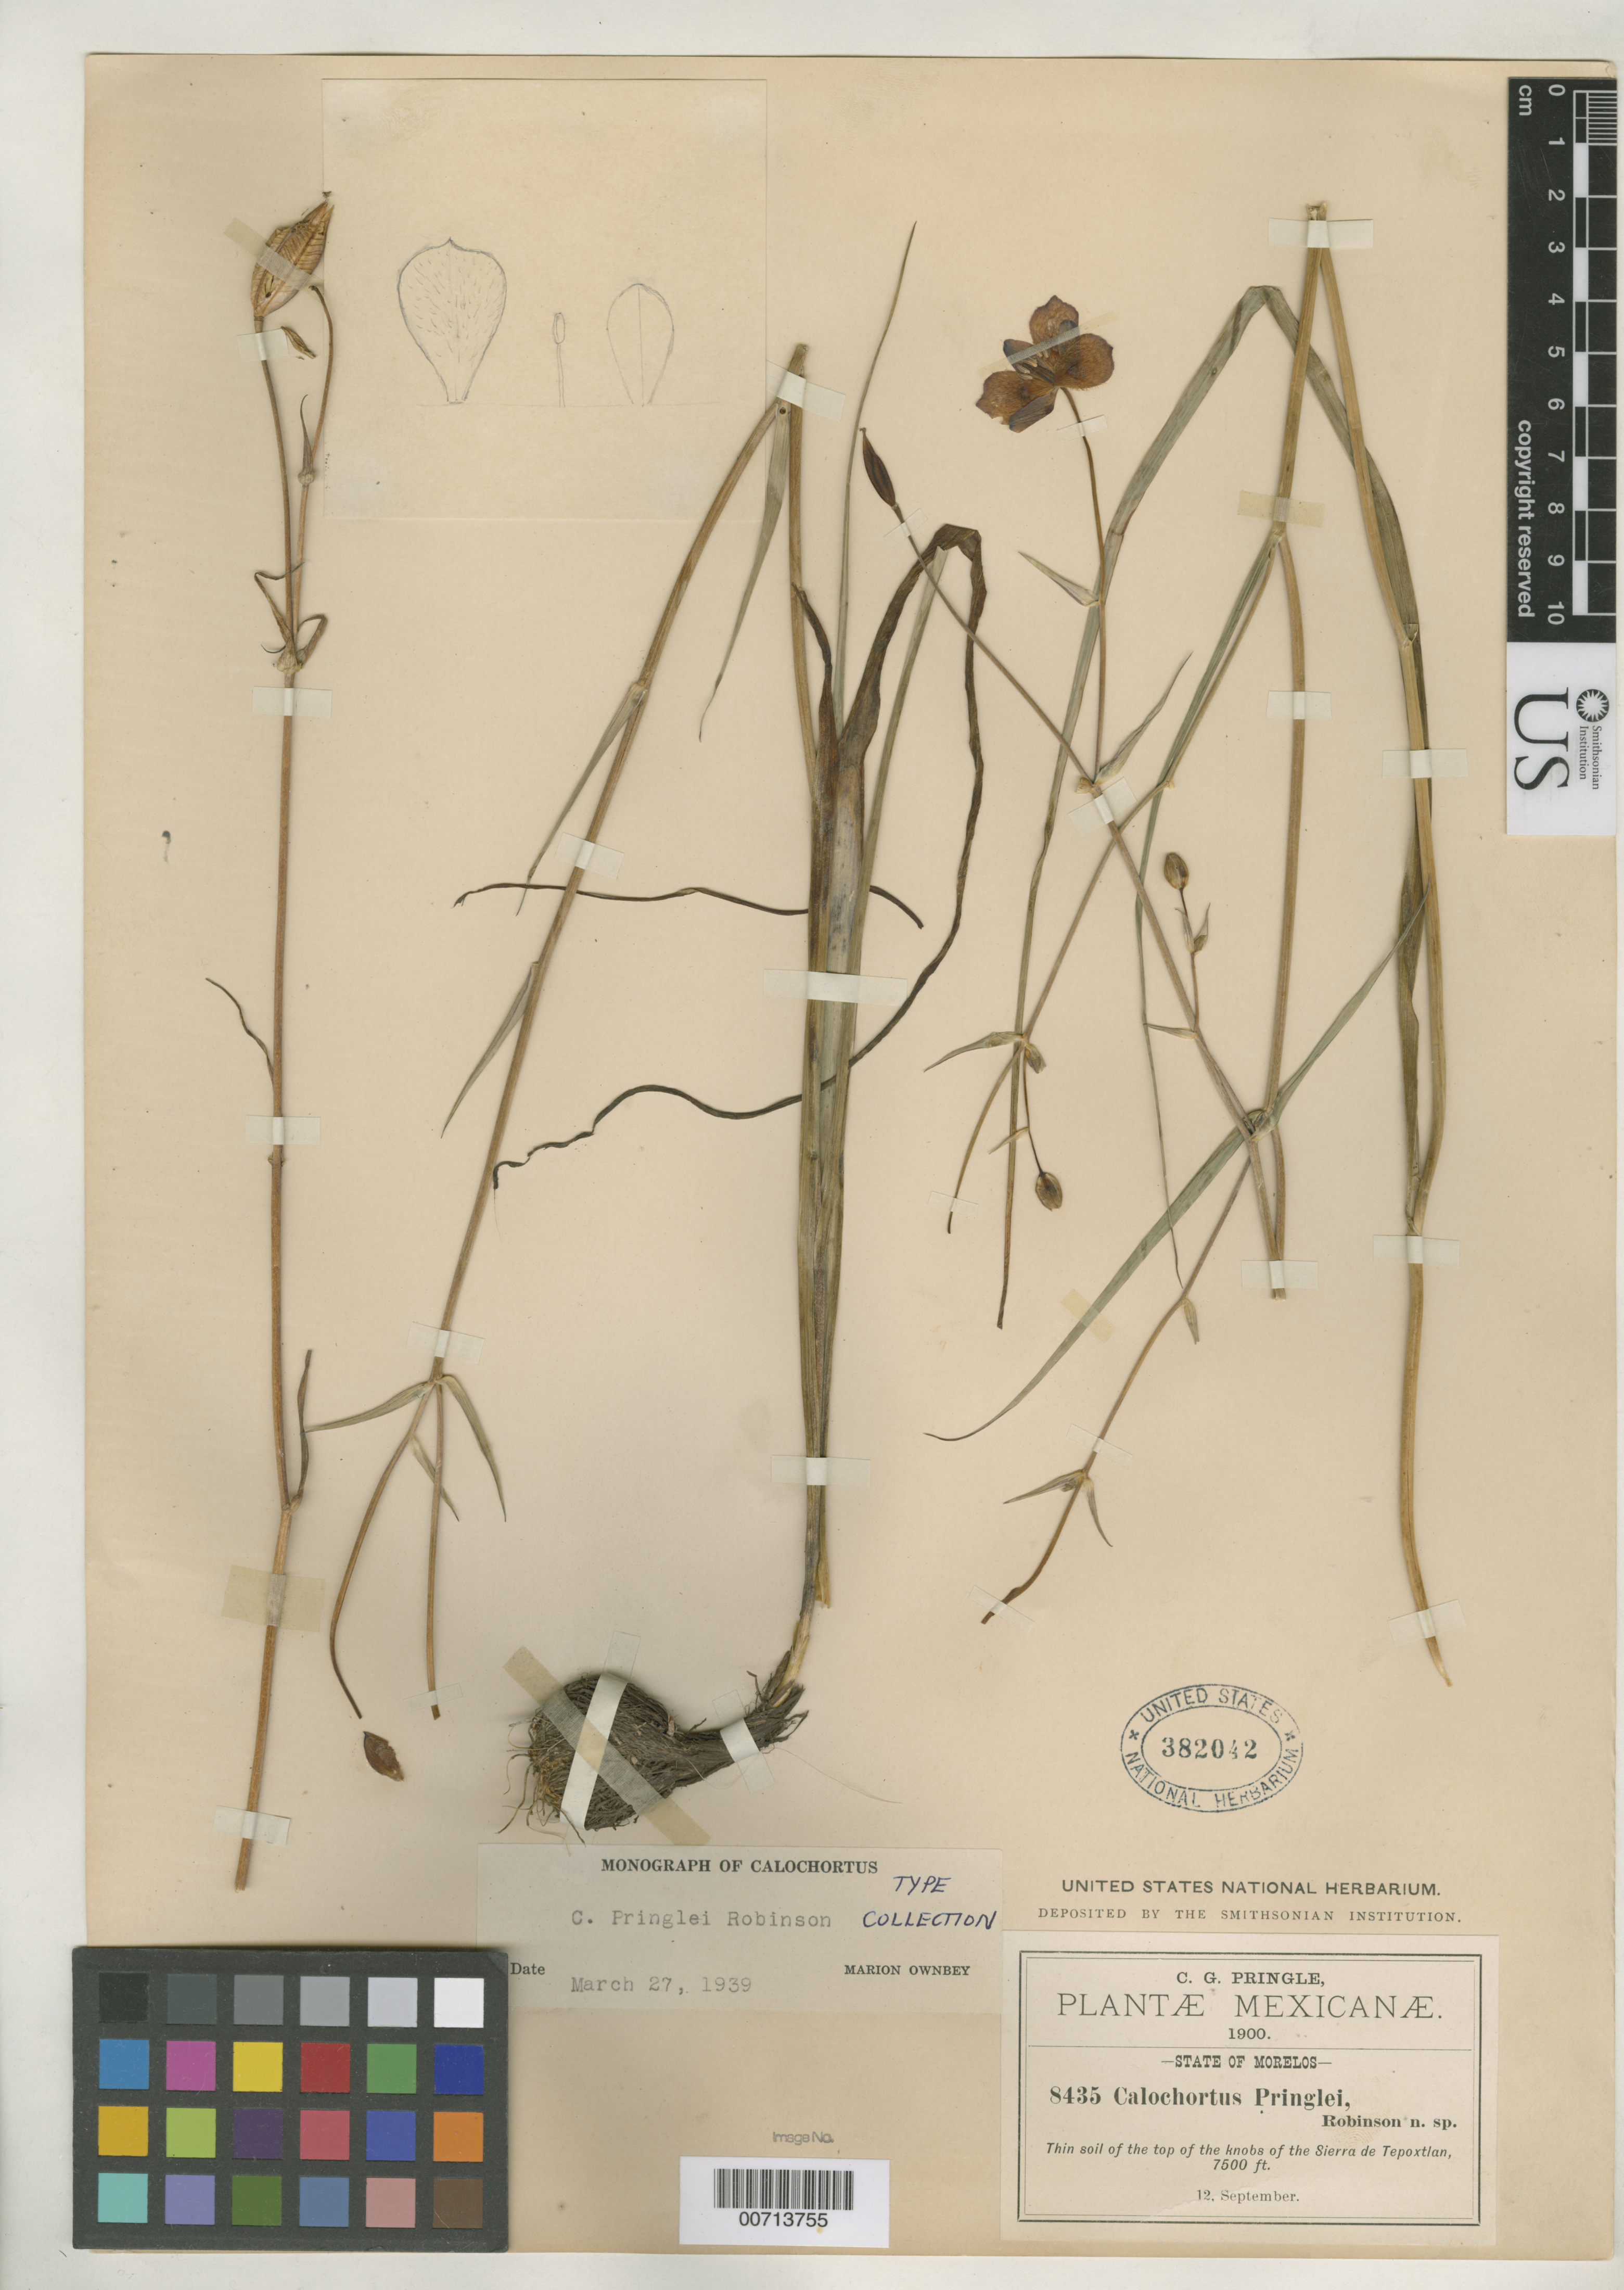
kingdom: Plantae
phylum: Tracheophyta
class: Liliopsida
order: Liliales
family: Liliaceae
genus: Calochortus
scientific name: Calochortus pringlei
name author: B.L. Rob.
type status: Isotype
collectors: C. G. Pringle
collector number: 8435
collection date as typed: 12 Sep 1900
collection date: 1900-09-12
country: Mexico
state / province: Morelos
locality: Sierra de Tepoxtlan.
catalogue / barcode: US 382042